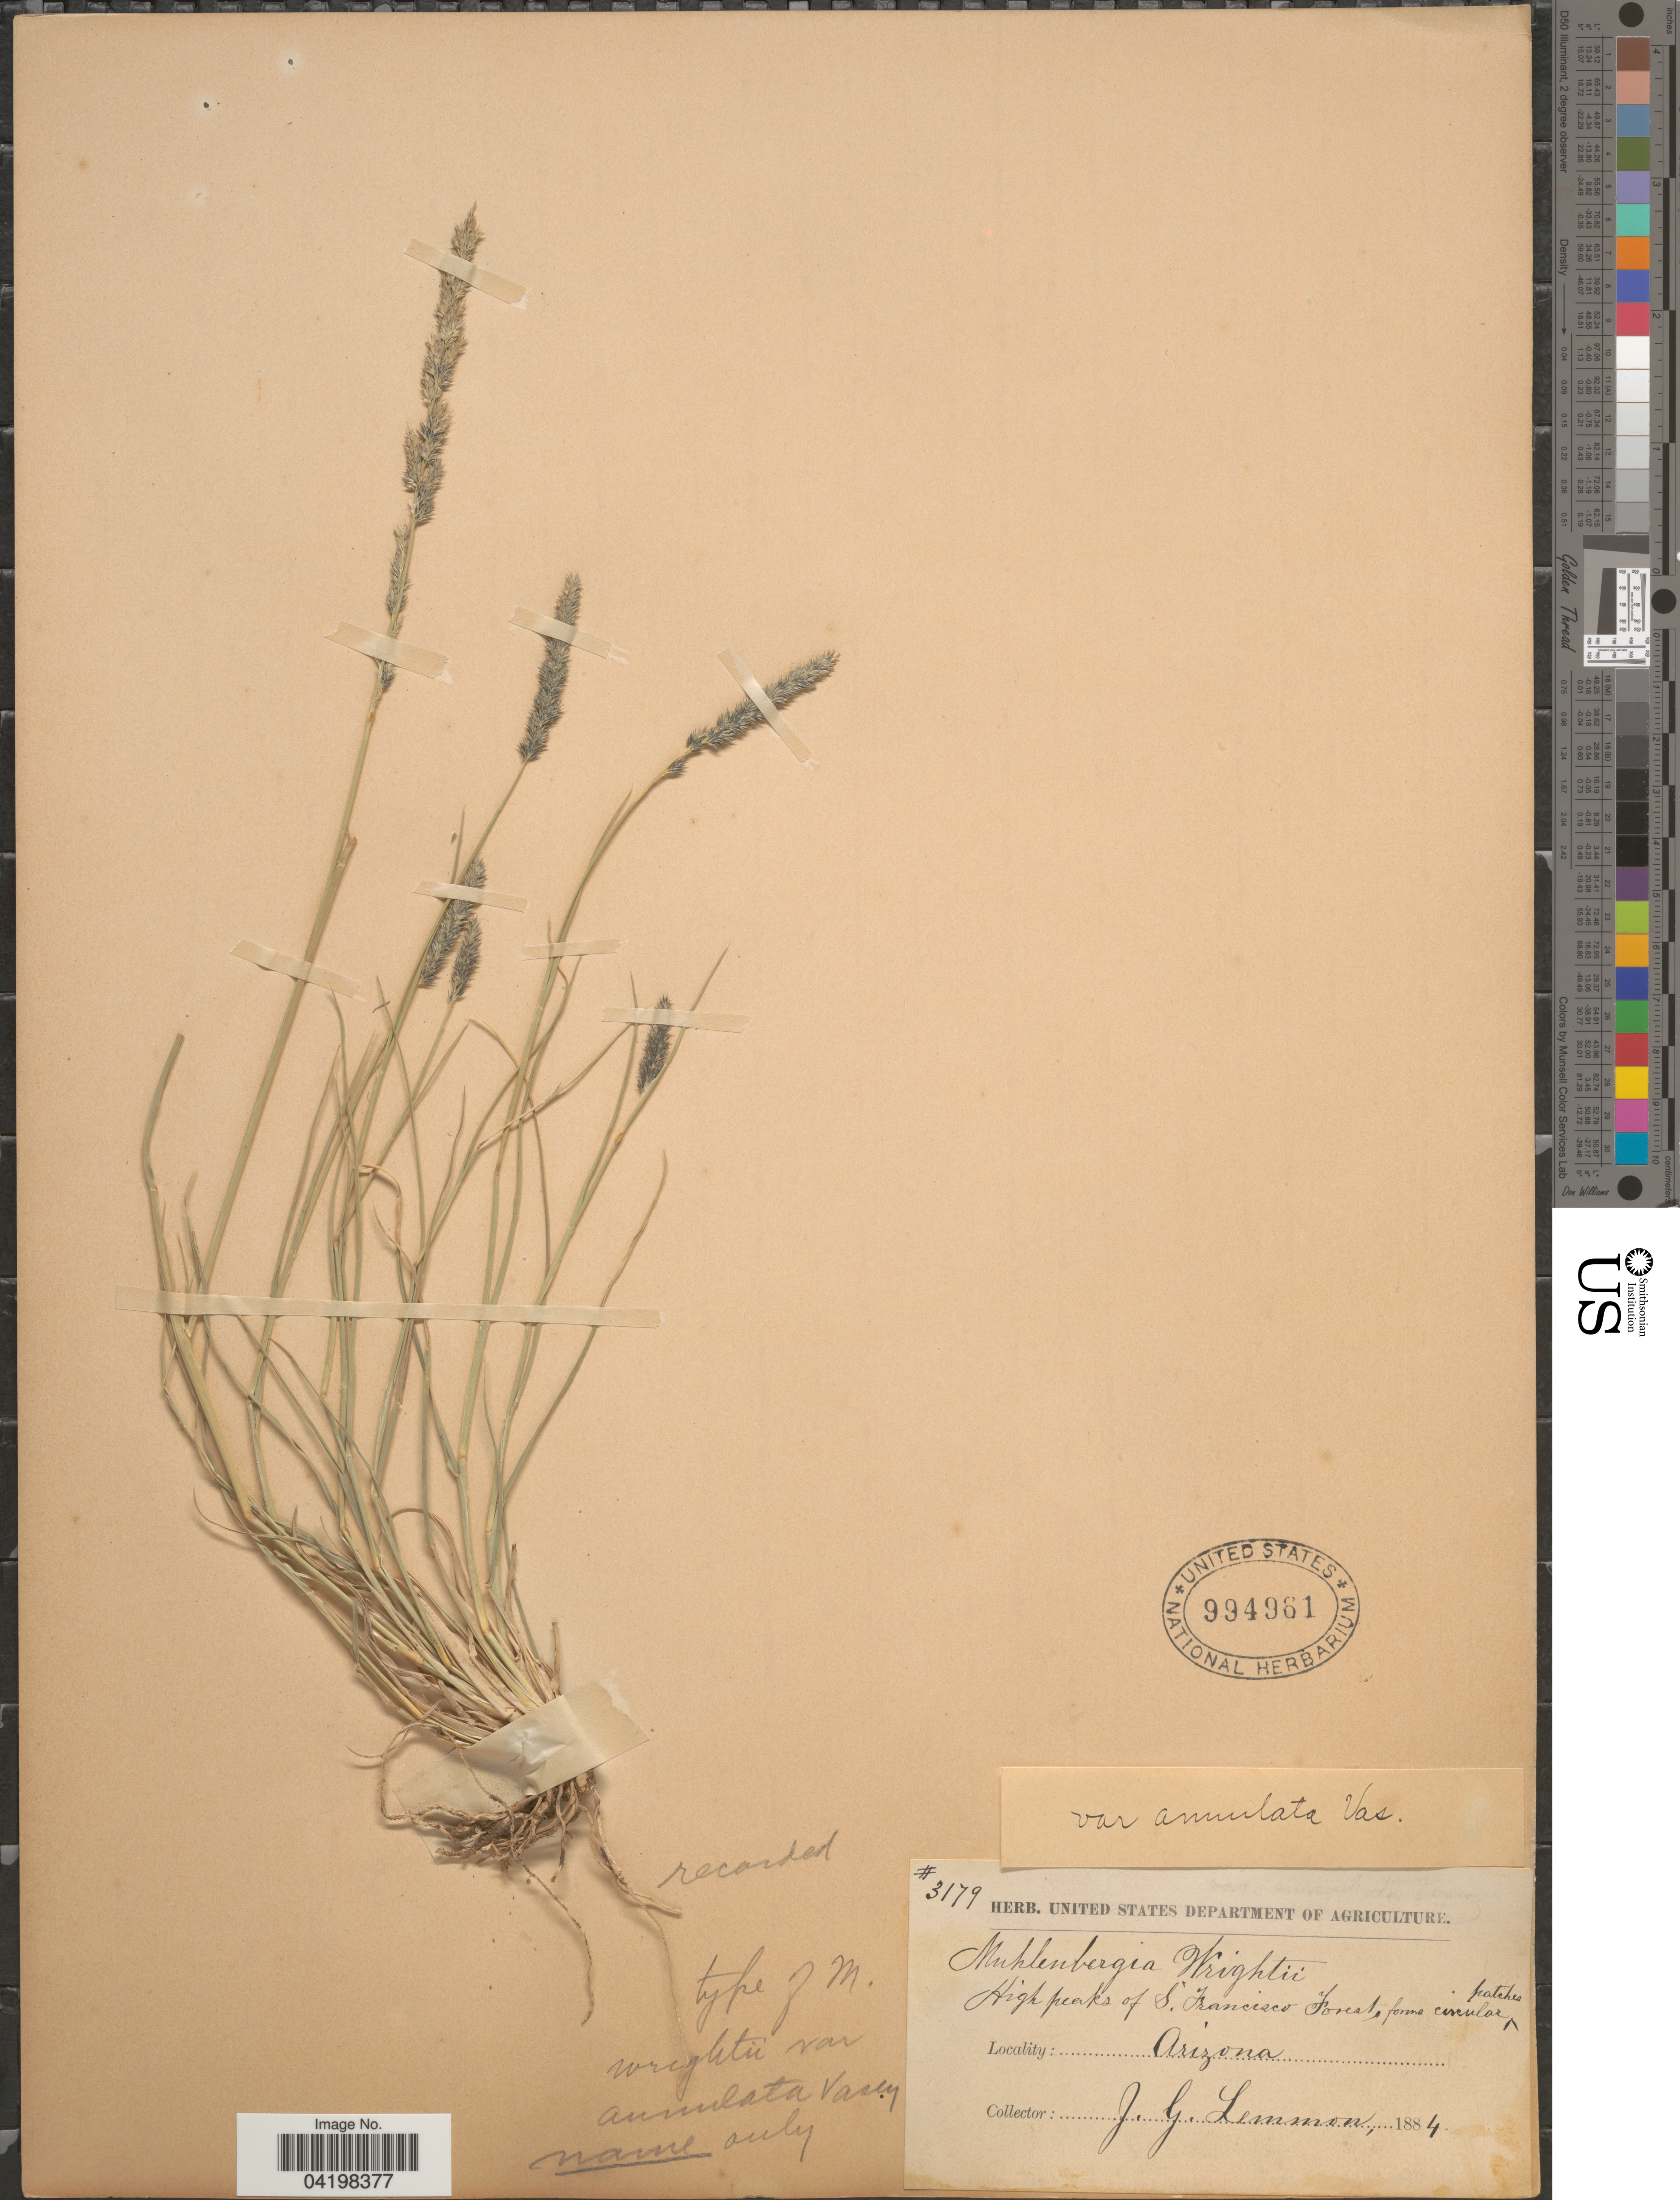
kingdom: Plantae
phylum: Tracheophyta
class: Liliopsida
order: Poales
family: Poaceae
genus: Muhlenbergia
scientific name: Muhlenbergia wrightii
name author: Vasey ex J.M. Coult.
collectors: J. Lemmon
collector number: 3179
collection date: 1884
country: United States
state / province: Arizona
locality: High peaks of S. Francisco Forest.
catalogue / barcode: US 994961